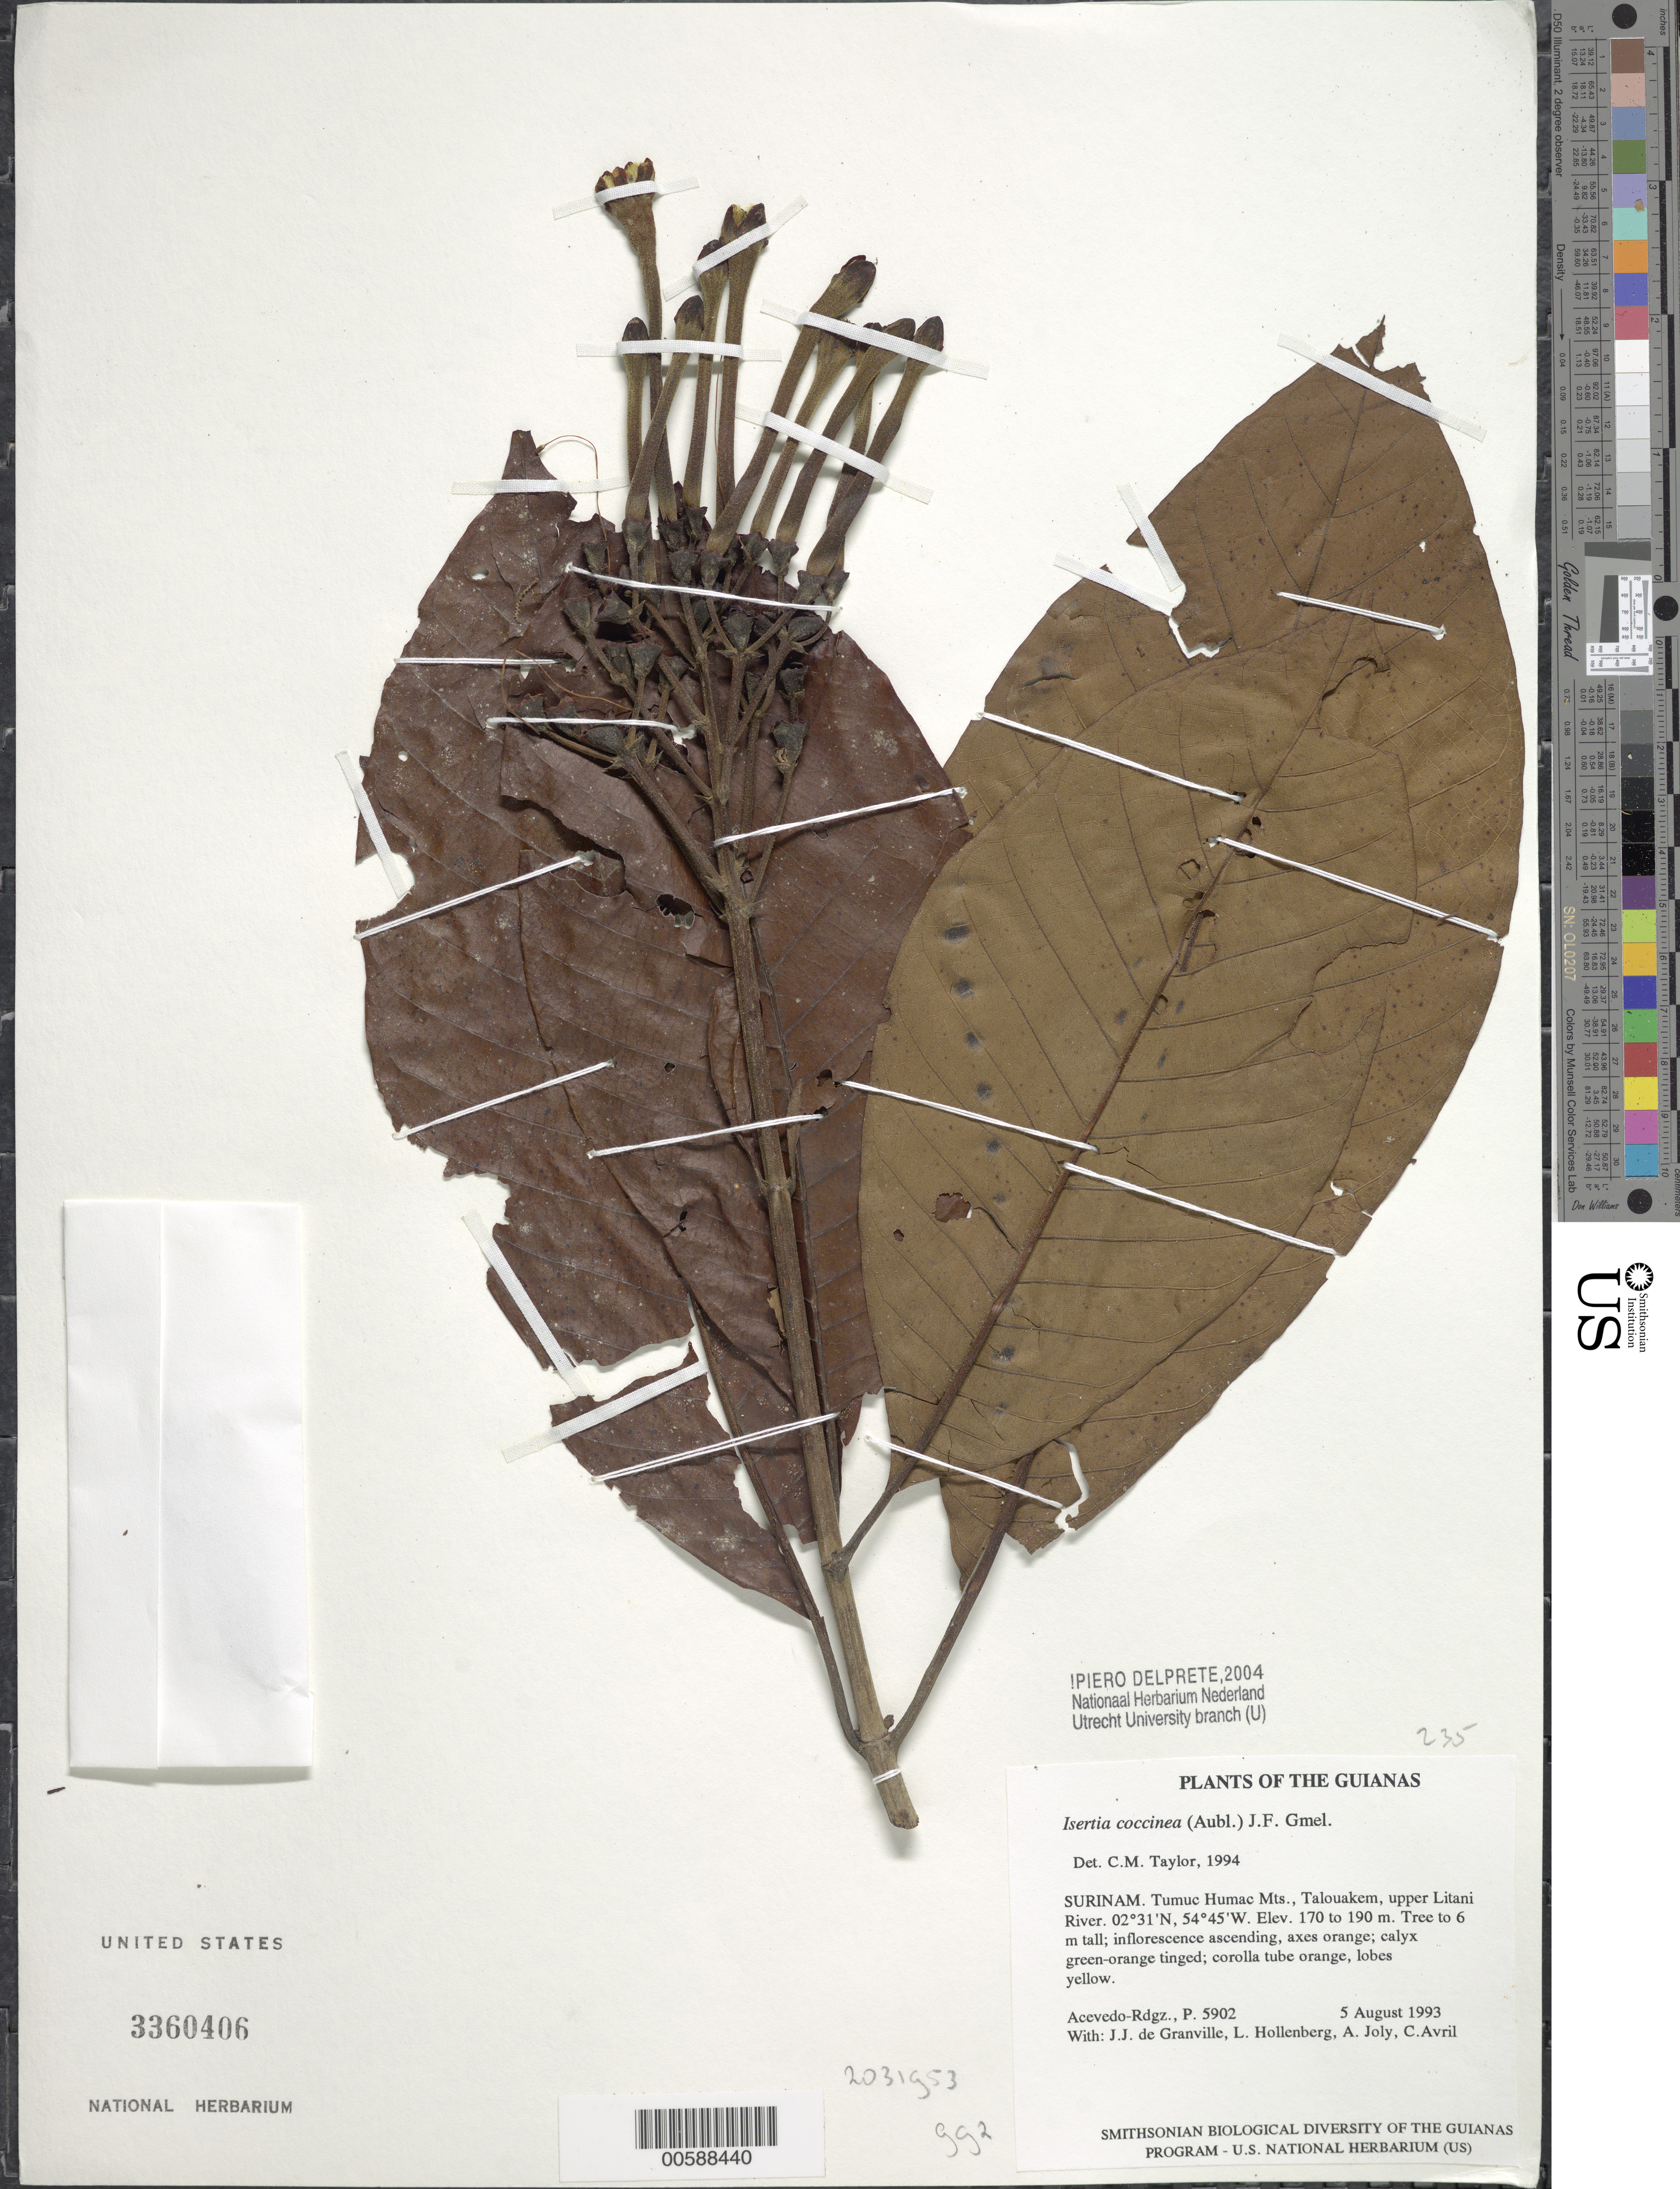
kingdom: Plantae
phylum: Tracheophyta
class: Magnoliopsida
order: Gentianales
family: Rubiaceae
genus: Isertia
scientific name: Isertia coccinea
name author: (Aubl.) Vahl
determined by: Taylor, Charlotte M.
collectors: P. Acevedo-Rodr., C. Boyer, J.-J. de Granville, A. Joly & L. Hollenberg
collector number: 5902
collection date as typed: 05 Aug 1993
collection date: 1993-08-05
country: Suriname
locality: Tumuc Humac Mts., Talouakem, upper Litani River.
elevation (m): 170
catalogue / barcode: US 3360406